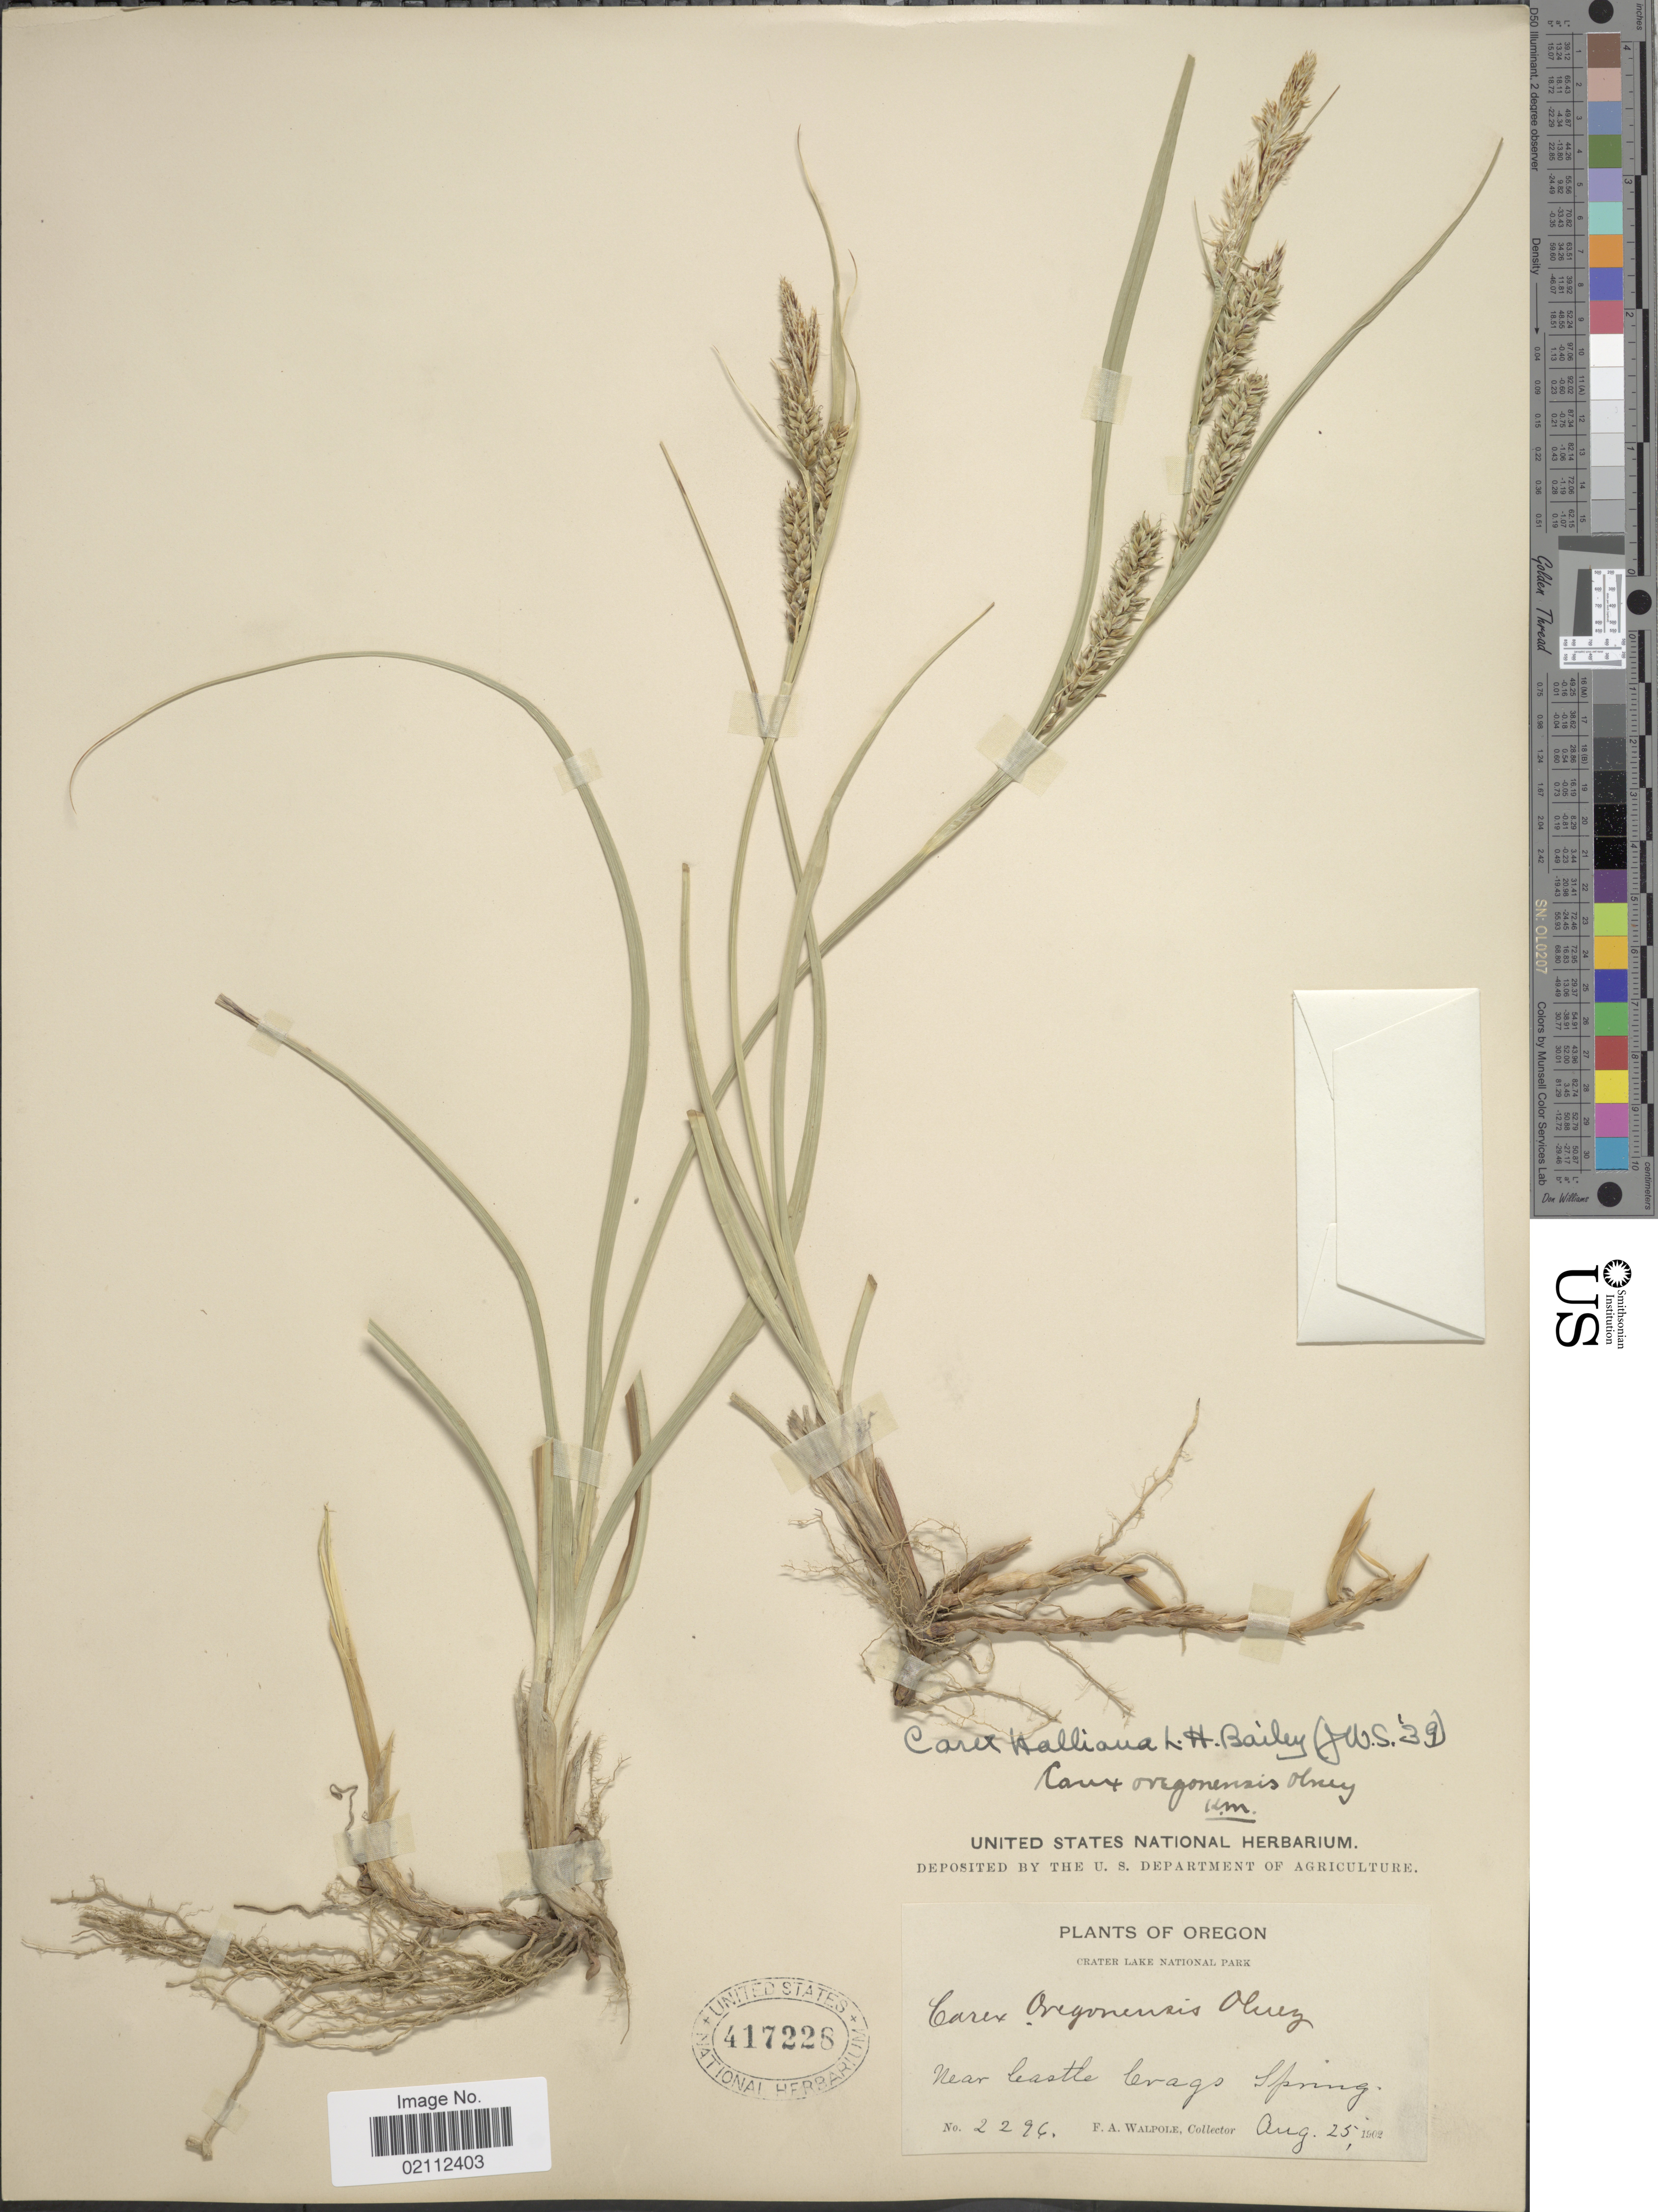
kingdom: Plantae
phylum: Tracheophyta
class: Liliopsida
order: Poales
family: Cyperaceae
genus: Carex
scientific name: Carex halliana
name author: L.H. Bailey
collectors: F. Walpole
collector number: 2296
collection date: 1902-08-25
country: United States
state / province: Oregon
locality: Crater Lake National Park. Near Castle Crags Spring.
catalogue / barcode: US 417228